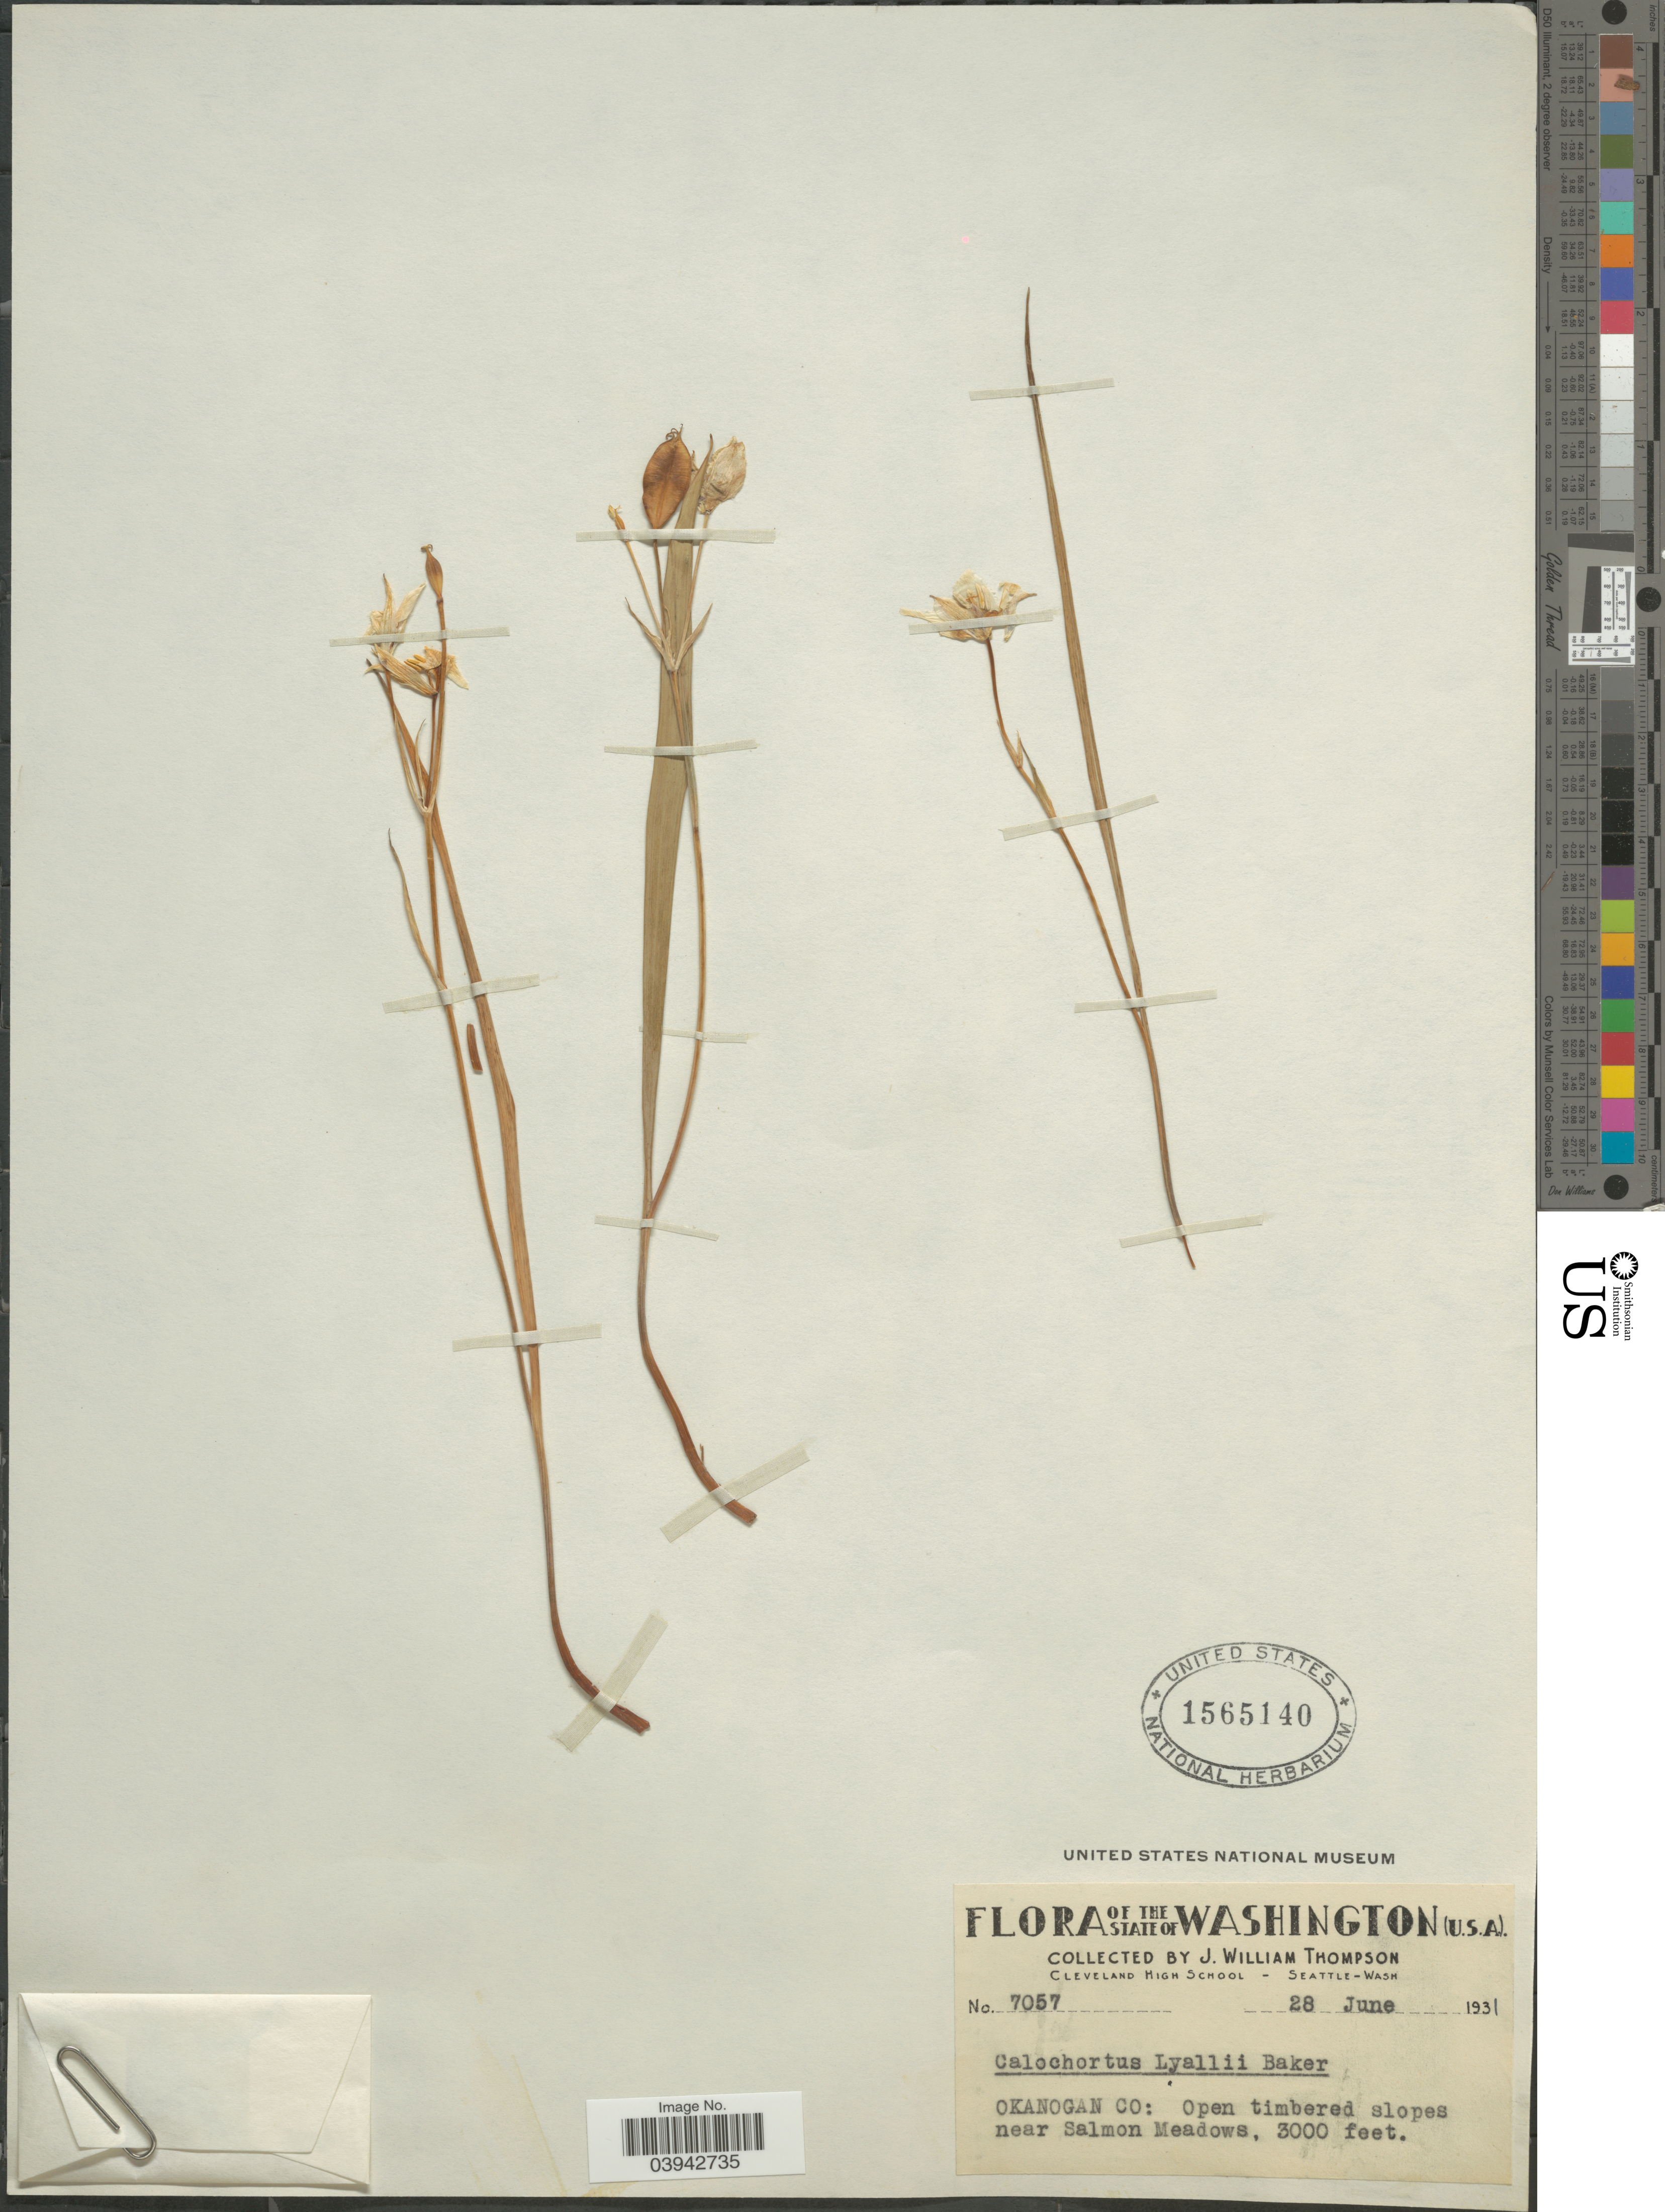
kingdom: Plantae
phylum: Tracheophyta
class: Liliopsida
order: Liliales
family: Liliaceae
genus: Calochortus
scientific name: Calochortus lyallii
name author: Baker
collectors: J. W. Thompson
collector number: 7057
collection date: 1931-06-28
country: United States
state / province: Washington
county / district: Okanogan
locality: Okanogan Co: Open timbered slopes near Salmon Meadows.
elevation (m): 914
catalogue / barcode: US 1565140